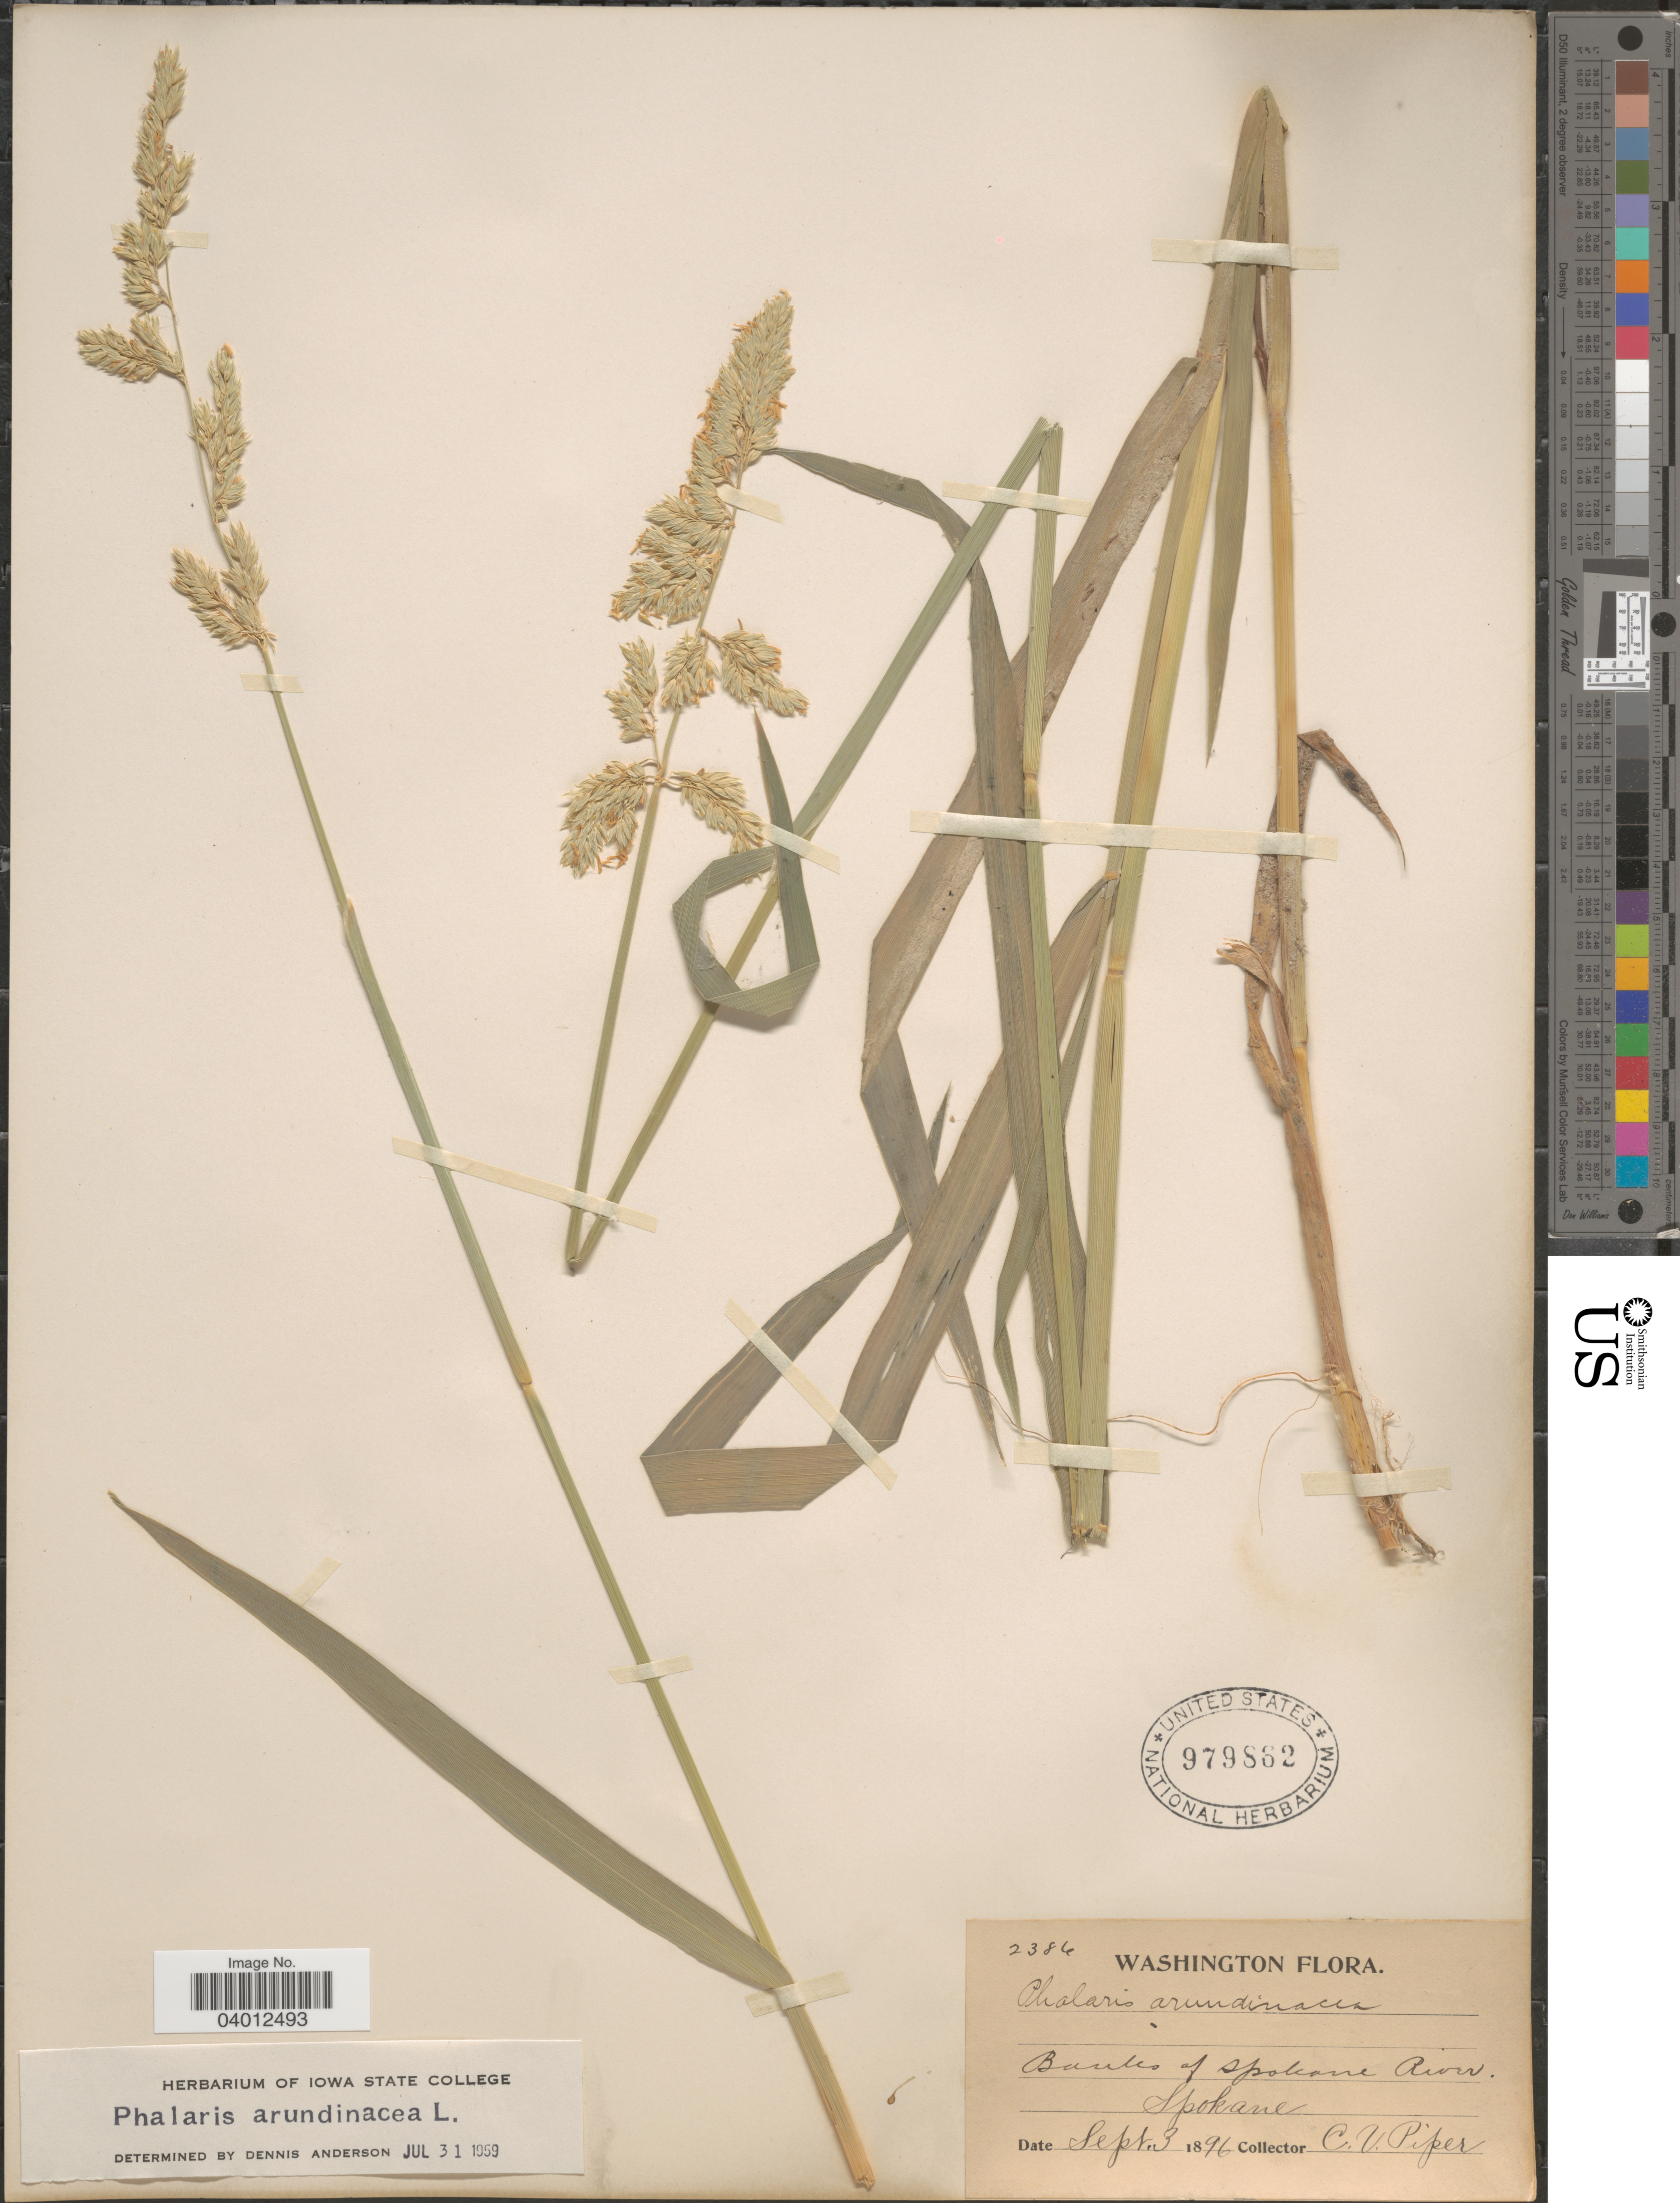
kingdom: Plantae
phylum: Tracheophyta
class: Liliopsida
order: Poales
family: Poaceae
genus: Phalaris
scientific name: Phalaris arundinacea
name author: L.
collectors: C. V. Piper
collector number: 2386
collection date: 1896-09-03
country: United States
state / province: Washington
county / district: Spokane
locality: Banks of Spokane River. Spokane.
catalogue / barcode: US 979862